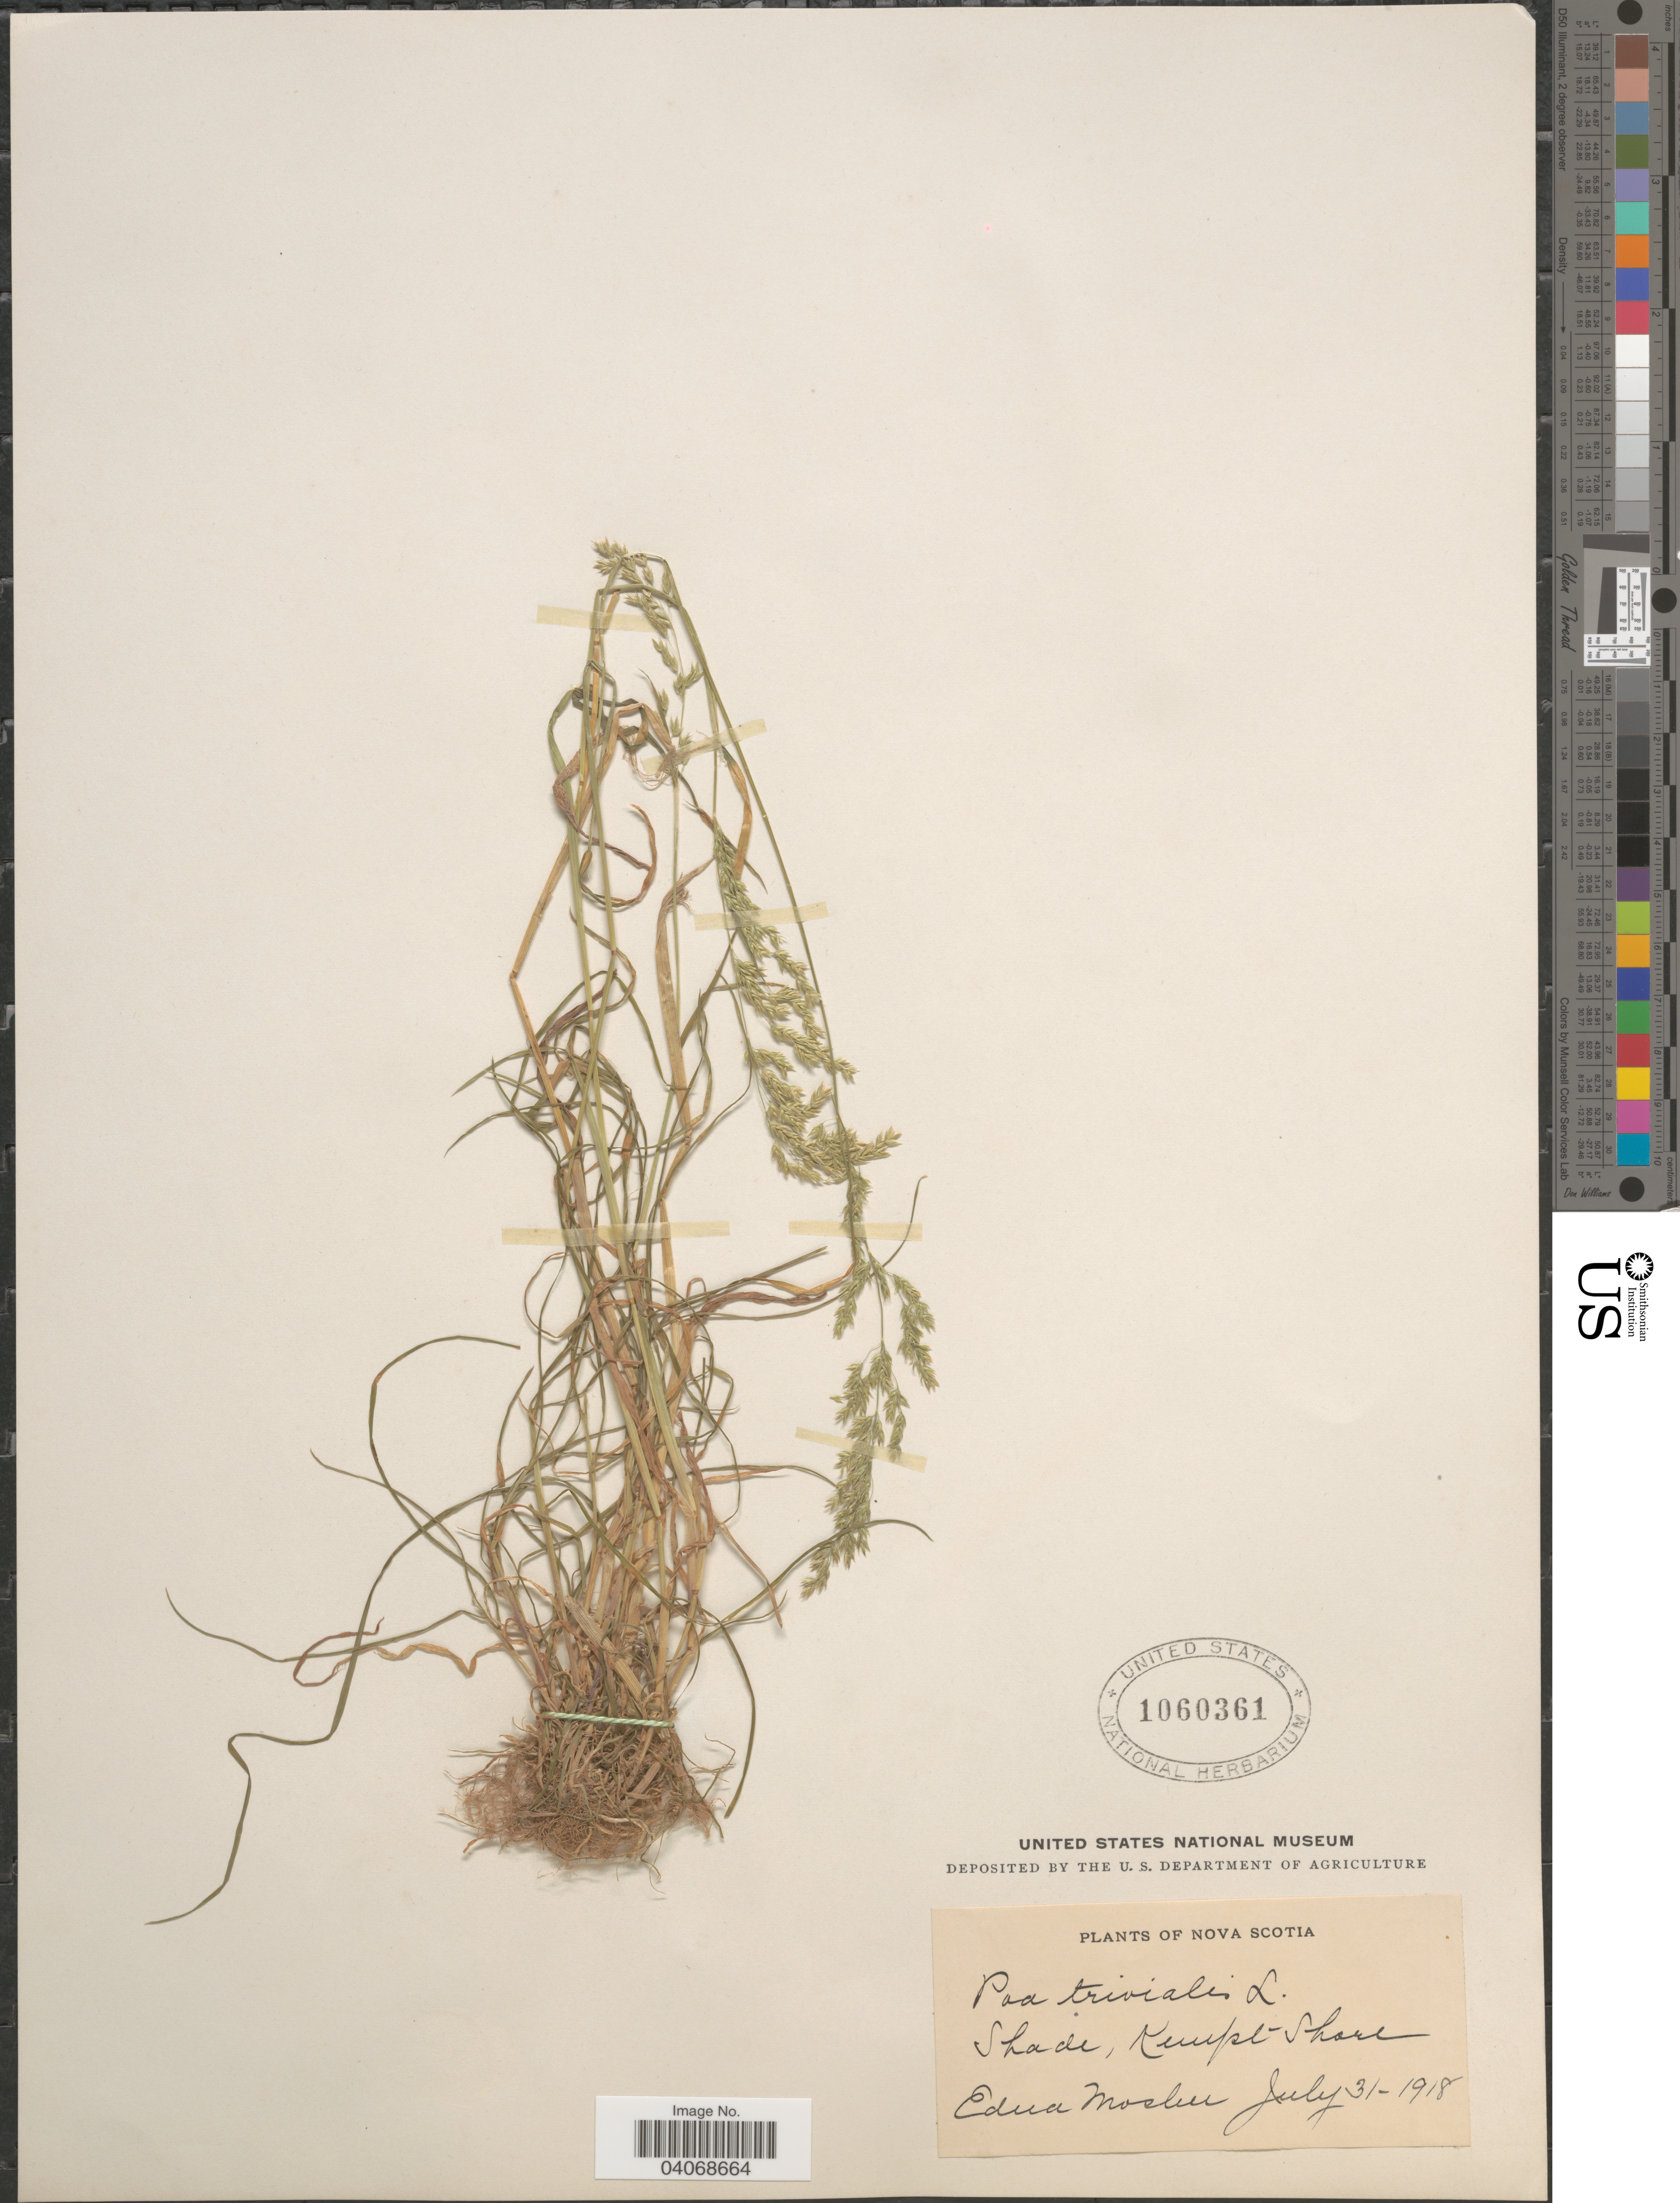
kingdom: Plantae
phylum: Tracheophyta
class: Liliopsida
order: Poales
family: Poaceae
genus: Poa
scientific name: Poa trivialis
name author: L.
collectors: E. Mosher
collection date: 1918-07-31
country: Canada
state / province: Nova Scotia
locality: Shade, Kempt Shore.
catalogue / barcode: US 1060361